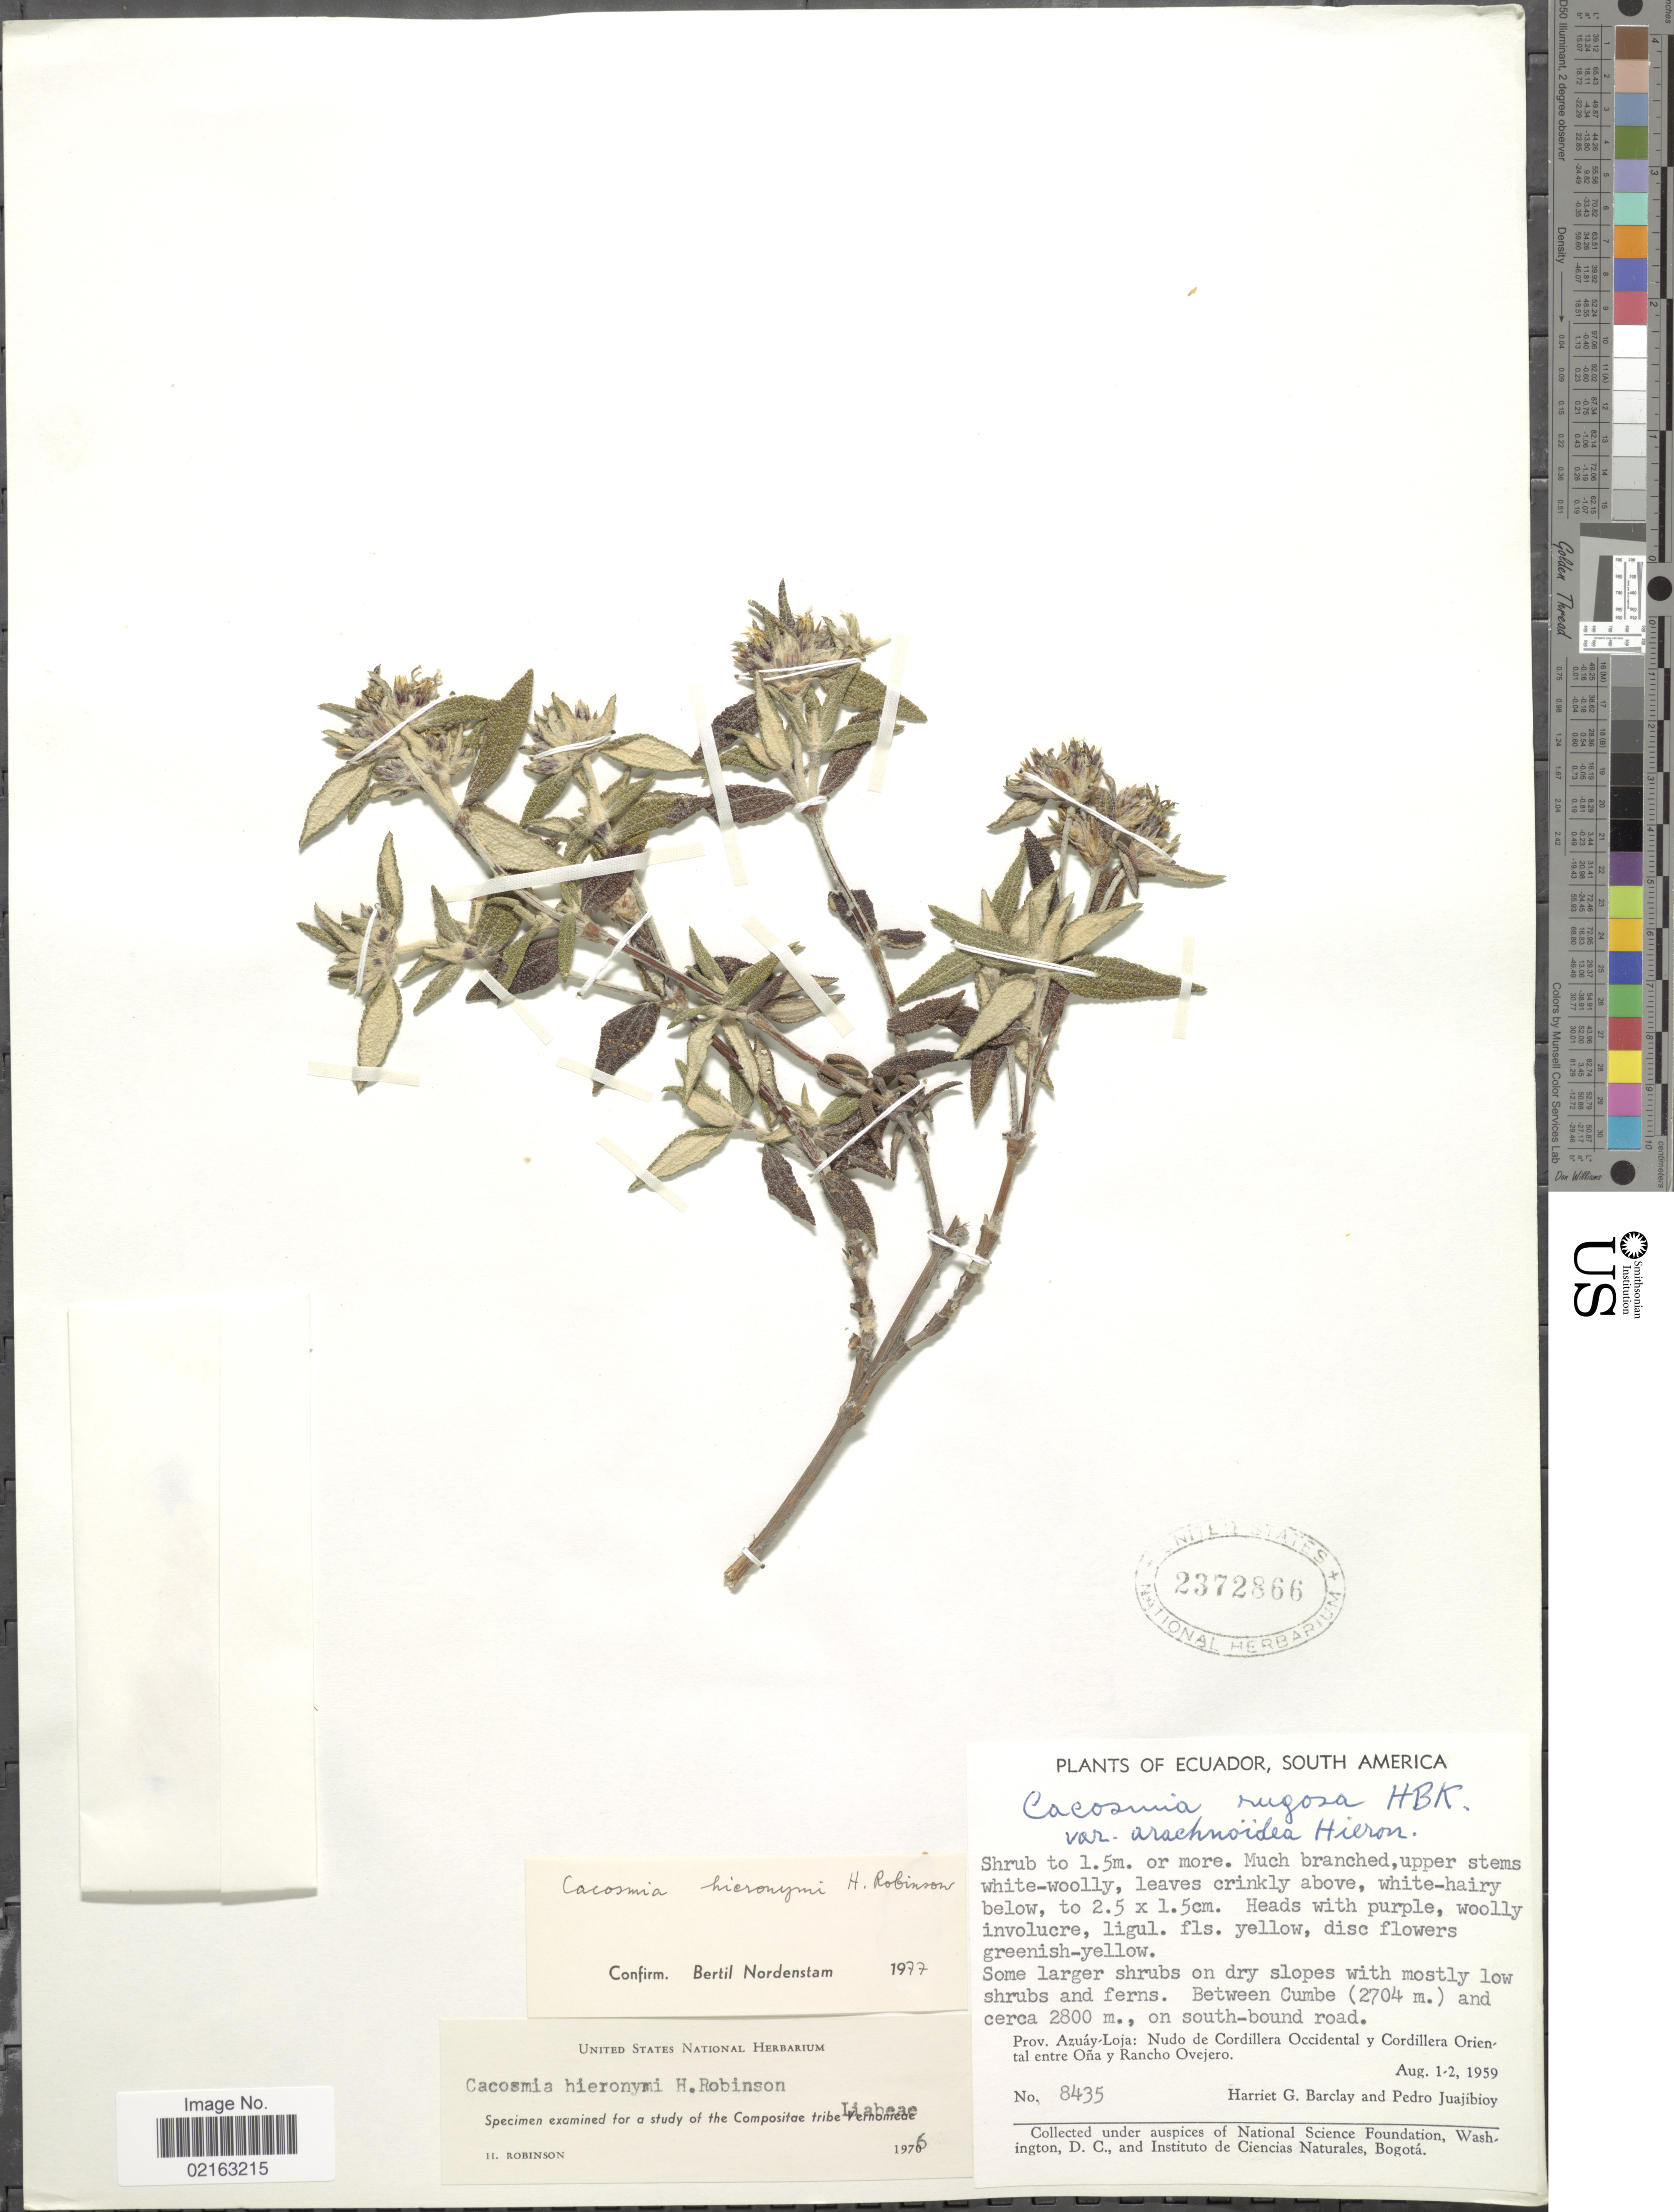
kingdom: Plantae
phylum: Tracheophyta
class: Magnoliopsida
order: Asterales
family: Asteraceae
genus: Cacosmia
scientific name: Cacosmia hieronymi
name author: H. Rob.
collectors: H. G. Barclay & P. Juajibioy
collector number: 8435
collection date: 1959-08-01/1959-08-02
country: Ecuador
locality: Between Cumbe, on south-bound road. Prov. Azuáy-Loja: Nudo de Cordillera Occidental y Cordillera Oriental entre Oña y Rancho Ovejero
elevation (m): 2704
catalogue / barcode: US 2372866